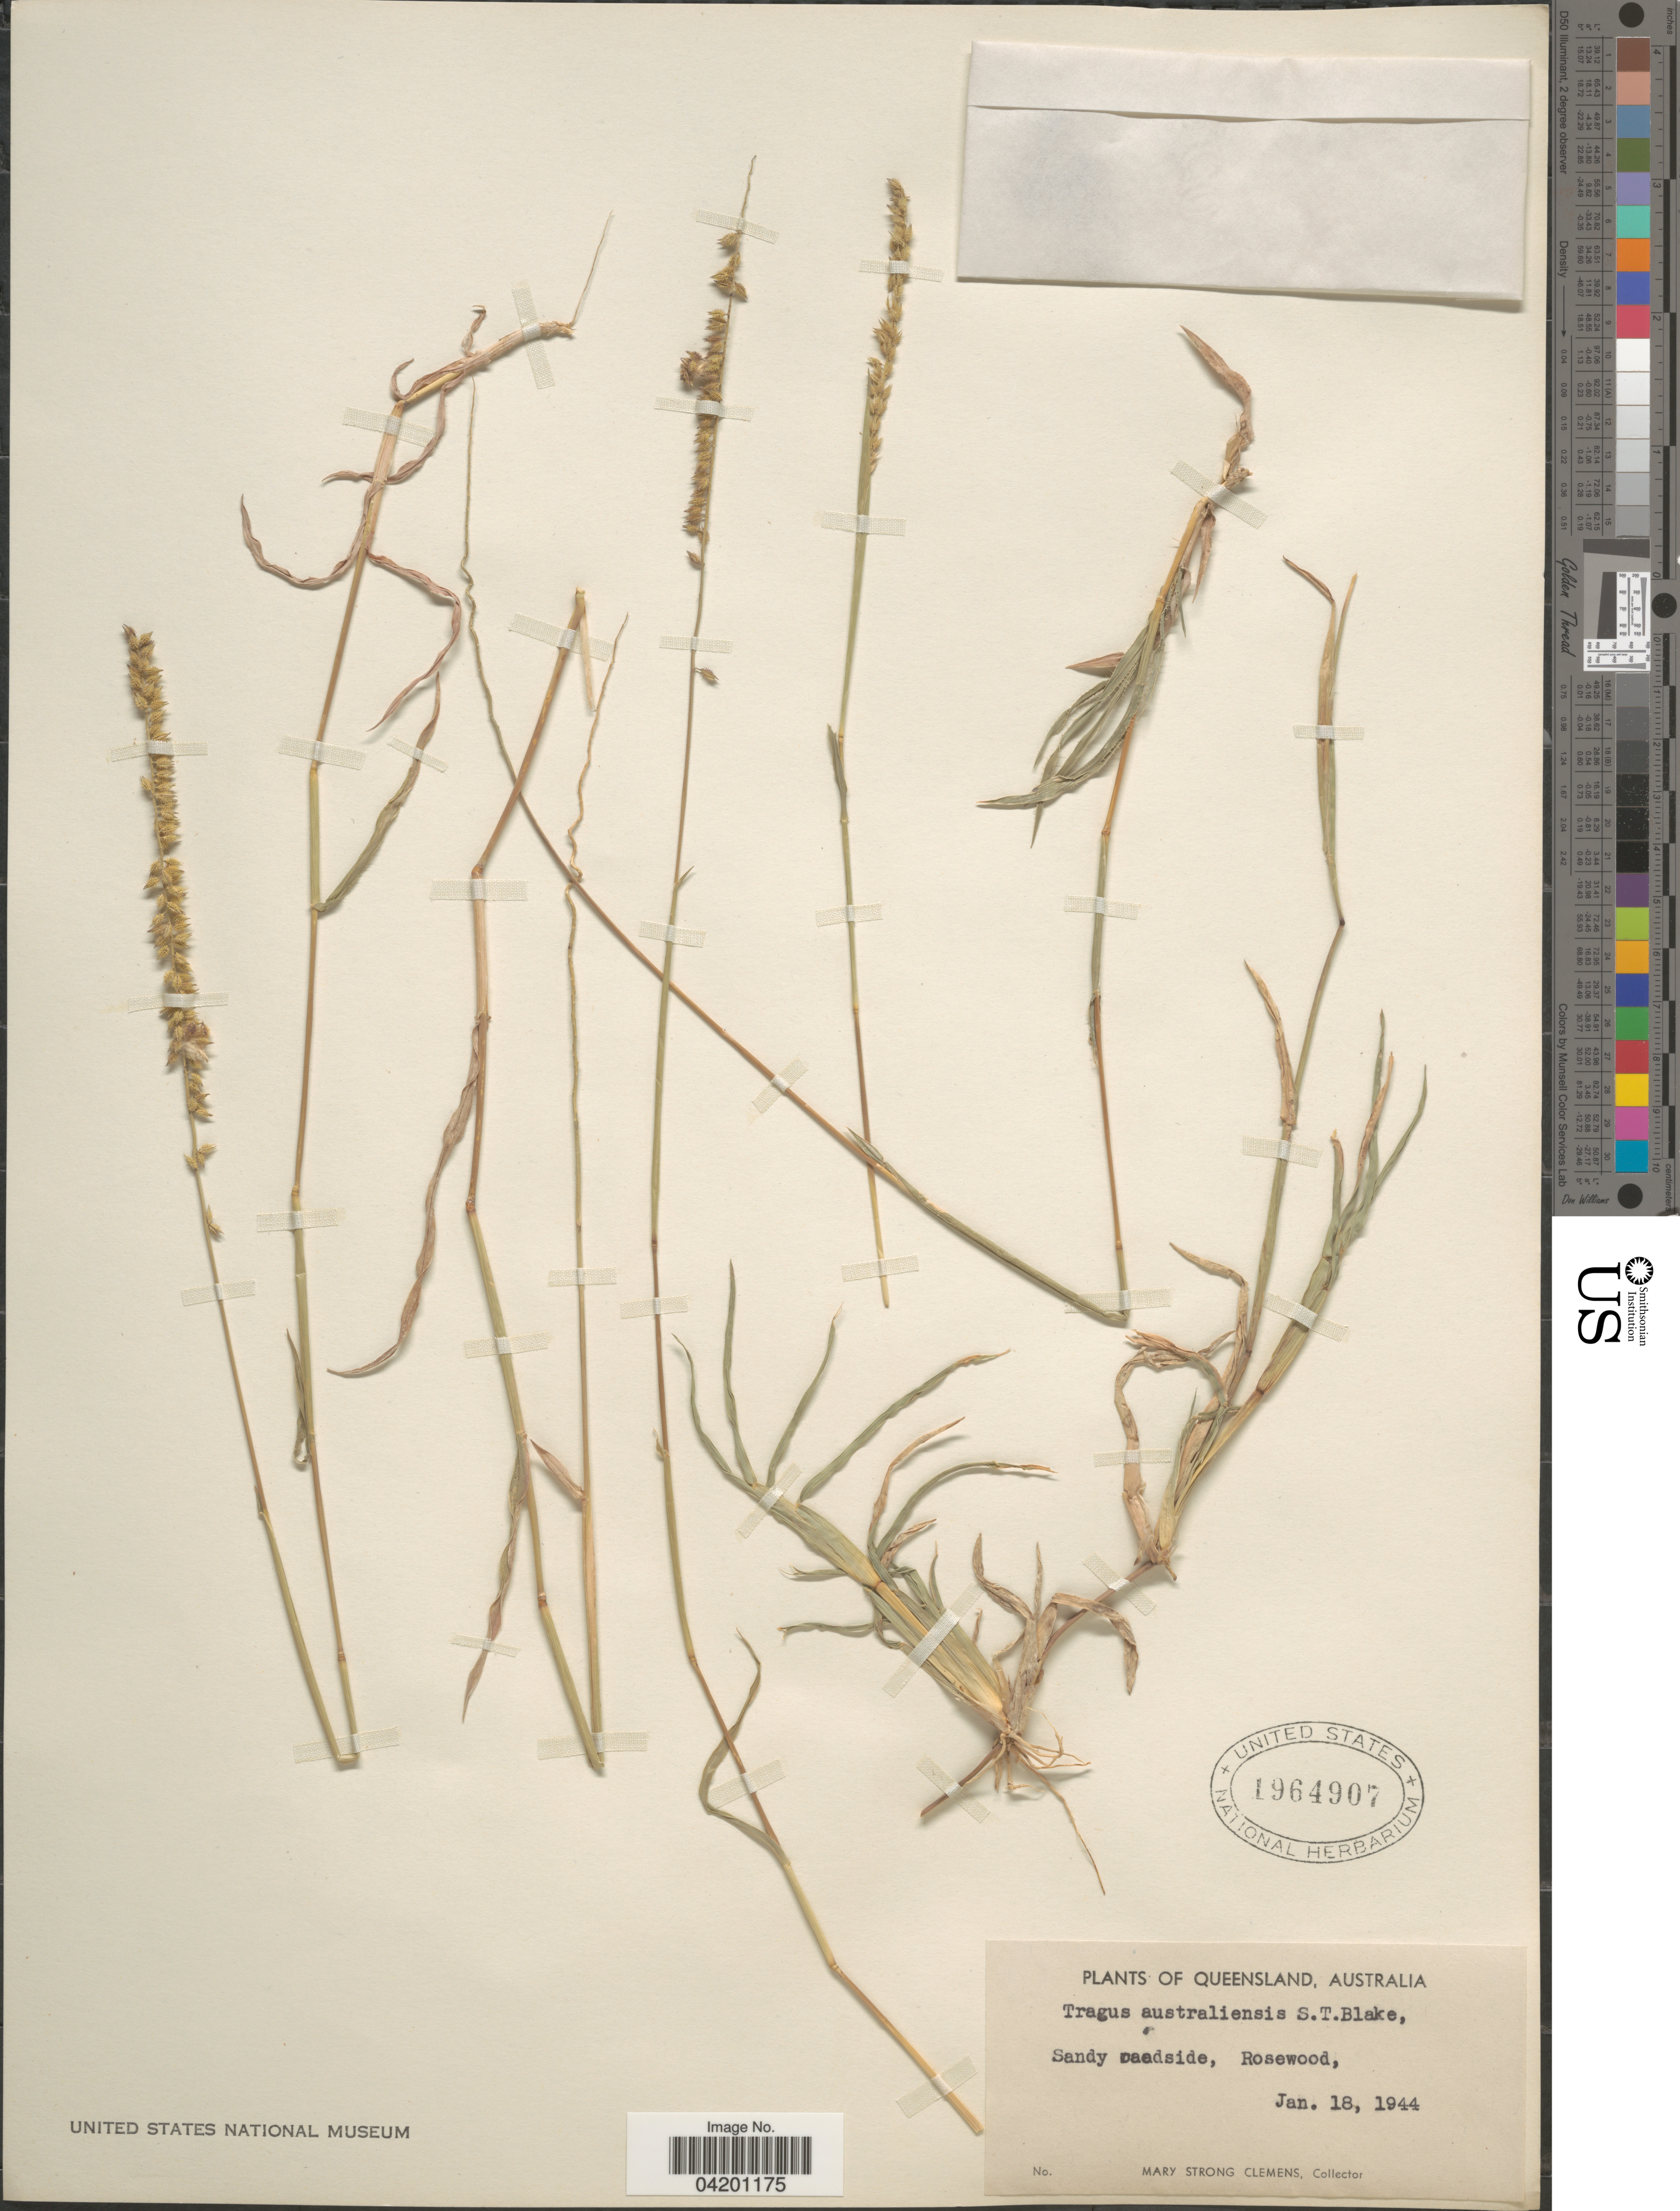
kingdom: Plantae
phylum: Tracheophyta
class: Liliopsida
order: Poales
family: Poaceae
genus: Tragus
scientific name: Tragus australianus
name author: S.T. Blake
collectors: M. S. Clemens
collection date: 1944-01-18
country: Australia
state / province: Queensland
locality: Rosewood.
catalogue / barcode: US 1964907